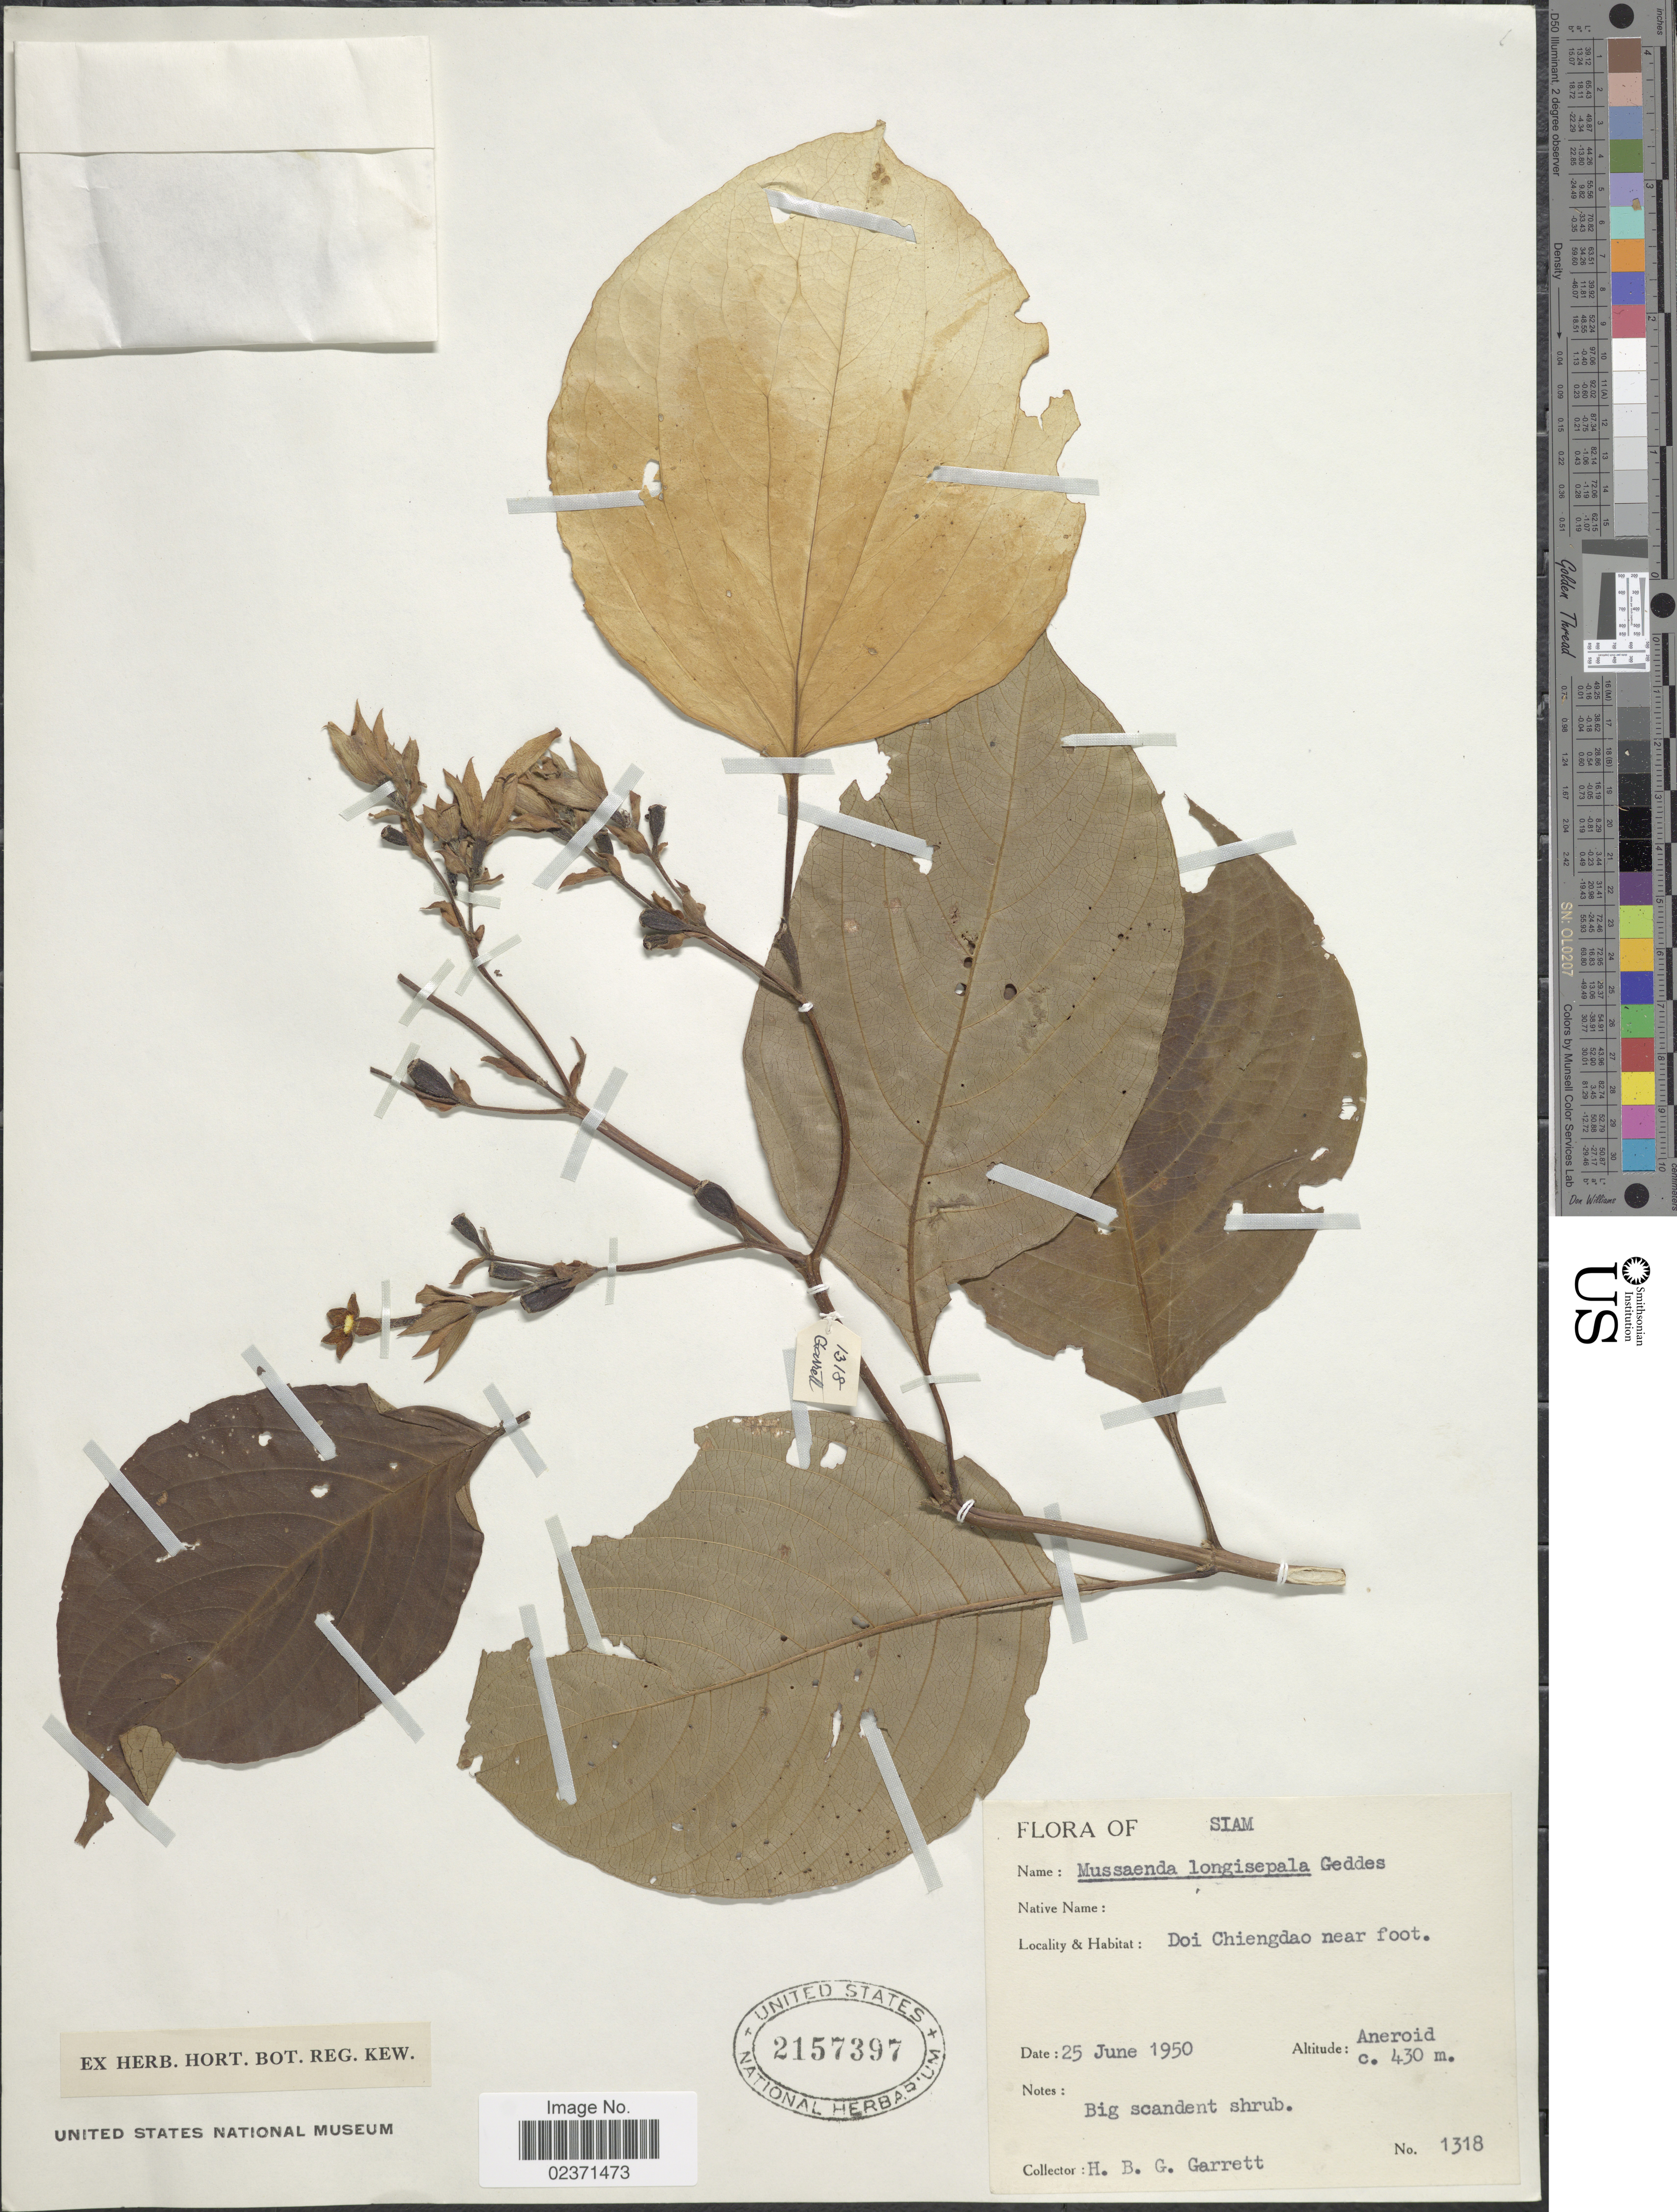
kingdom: Plantae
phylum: Tracheophyta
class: Magnoliopsida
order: Gentianales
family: Rubiaceae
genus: Mussaenda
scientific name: Mussaenda longisepala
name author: Geddes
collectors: H. Garrett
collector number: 1318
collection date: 1950-06-25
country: Thailand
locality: Siam. Doi Chiengdao near foot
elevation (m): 430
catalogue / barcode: US 2157397